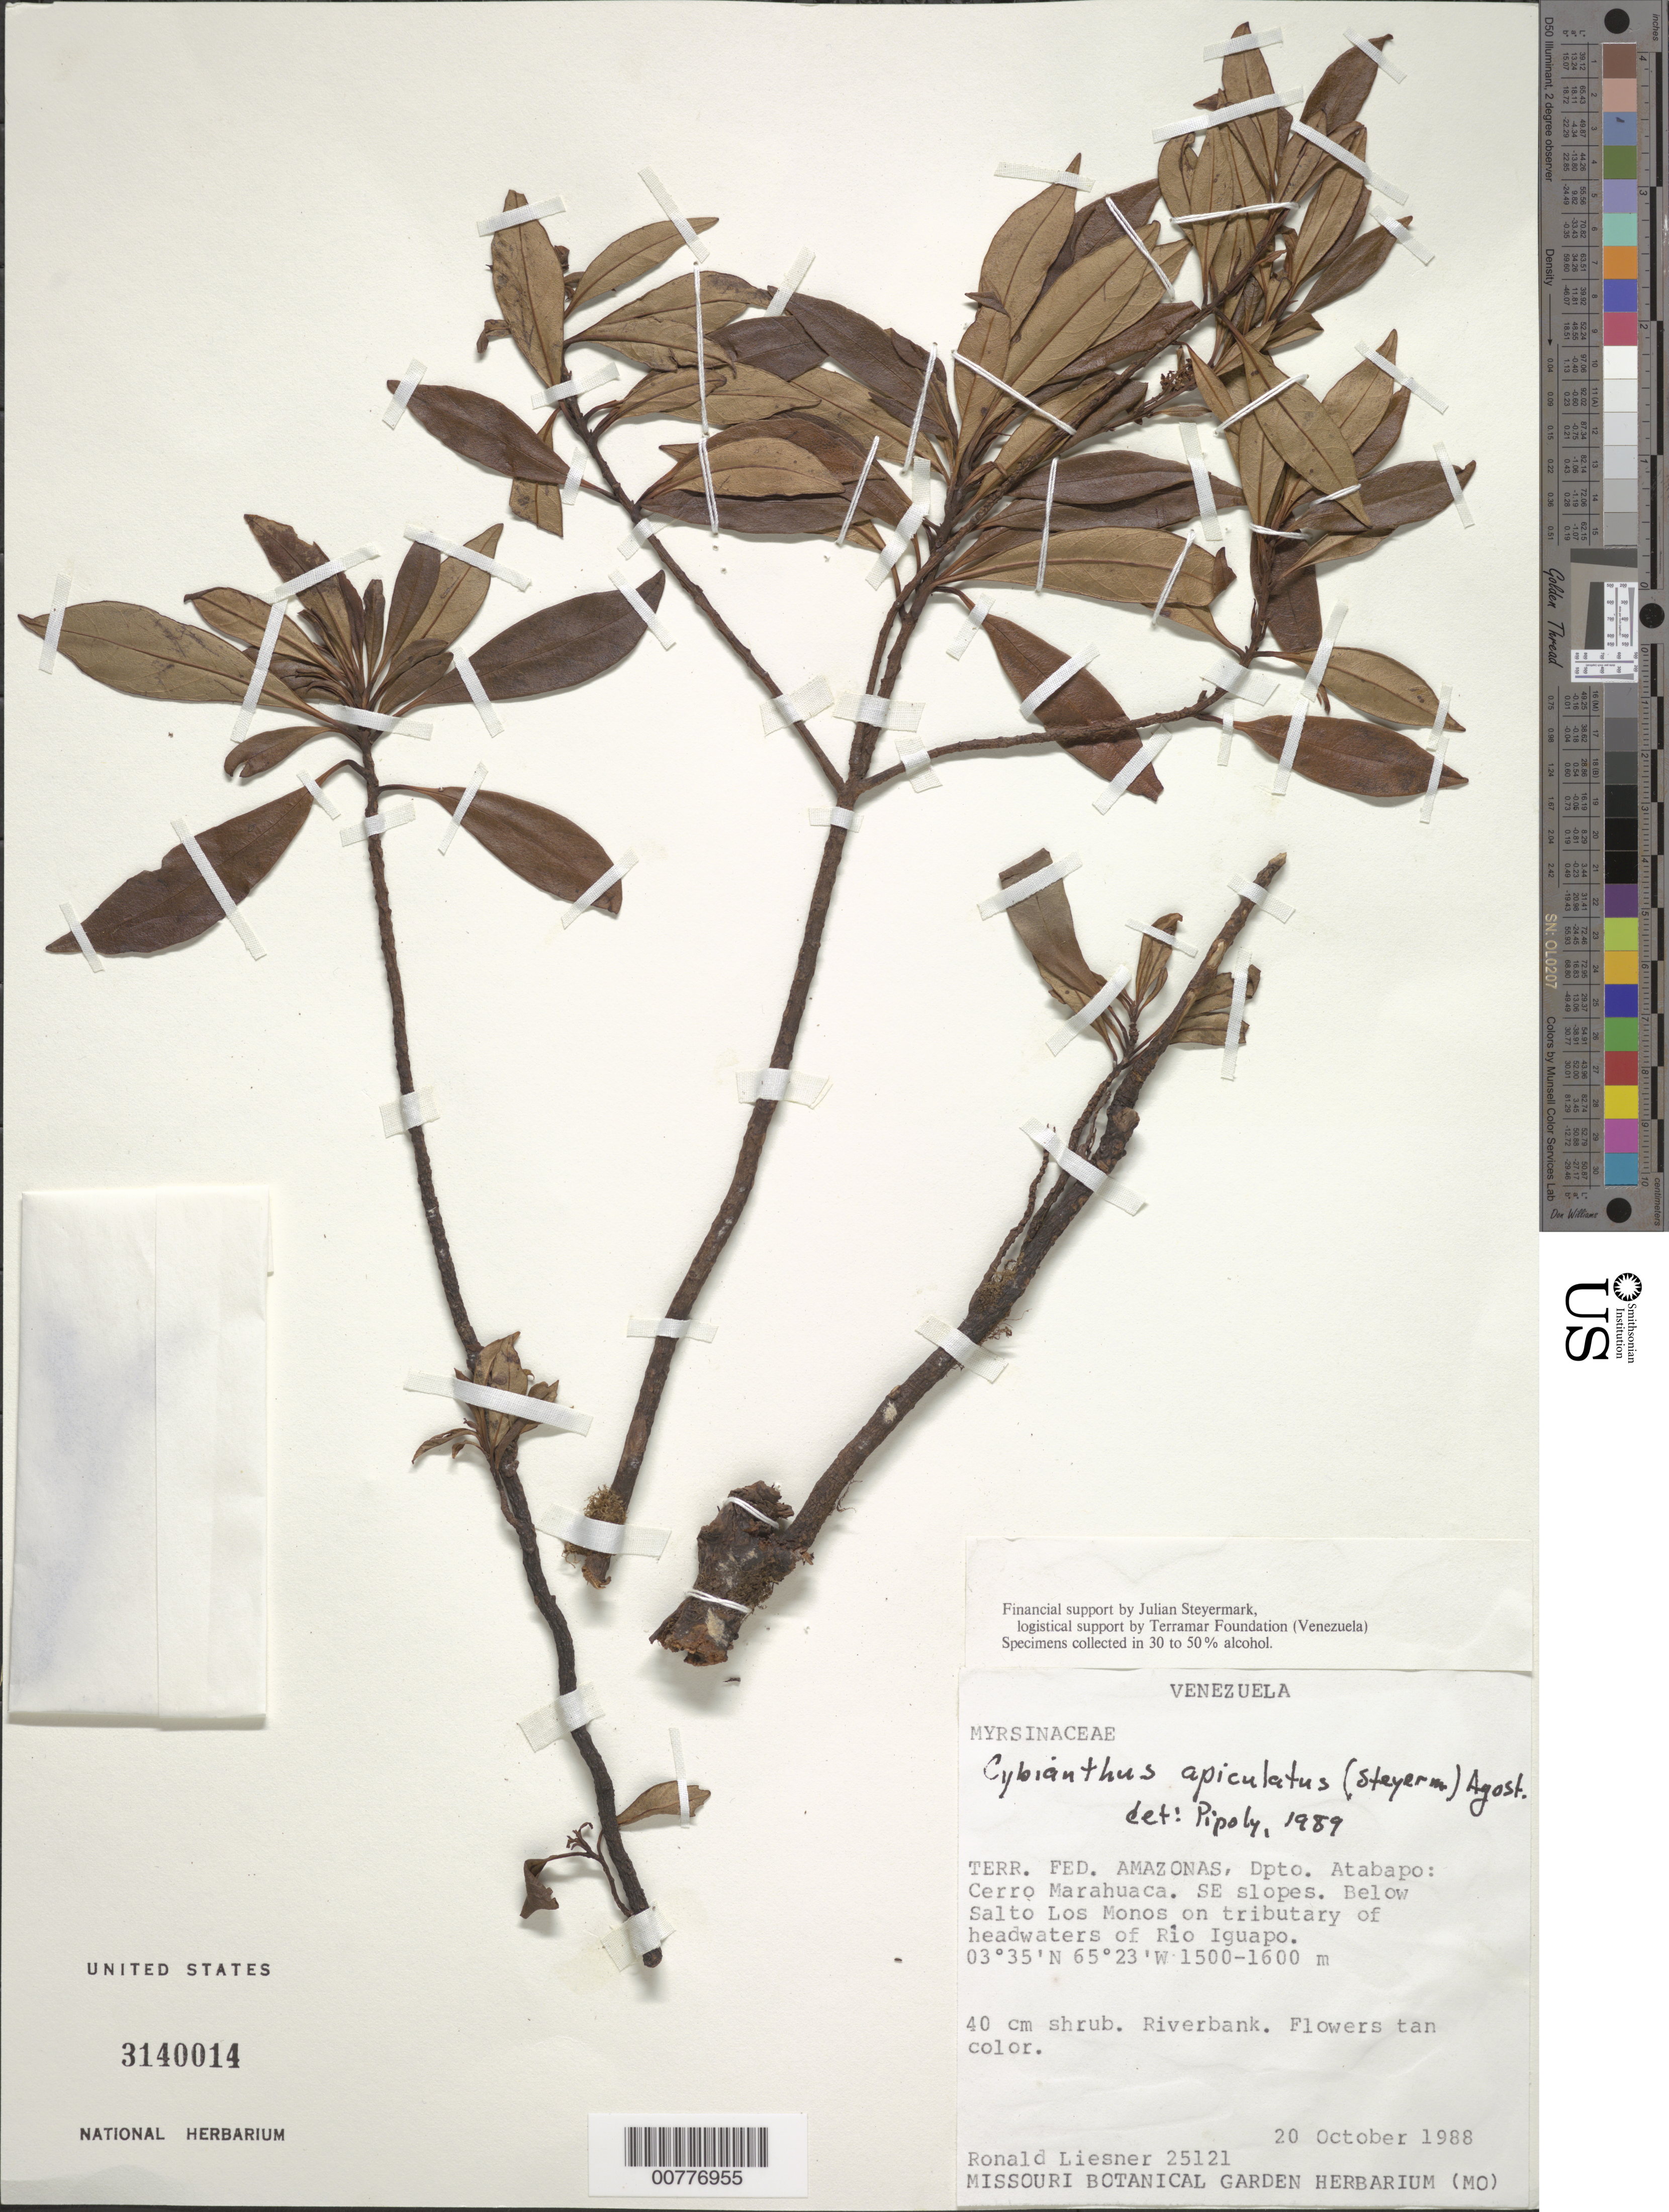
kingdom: Plantae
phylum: Tracheophyta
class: Magnoliopsida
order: Ericales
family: Primulaceae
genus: Cybianthus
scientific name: Cybianthus apiculatus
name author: (Steyerm.) G. Agostini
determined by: Pipoly, J. J., III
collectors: R. L. Liesner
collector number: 25121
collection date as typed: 20-Oct-88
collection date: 1988-10-20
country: Venezuela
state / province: Amazonas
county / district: Atabapo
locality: Cerro Marahuaca, below Salto Los Monos, headwaters of Río Iguapo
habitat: Riverbank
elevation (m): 1500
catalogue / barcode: US 3140014